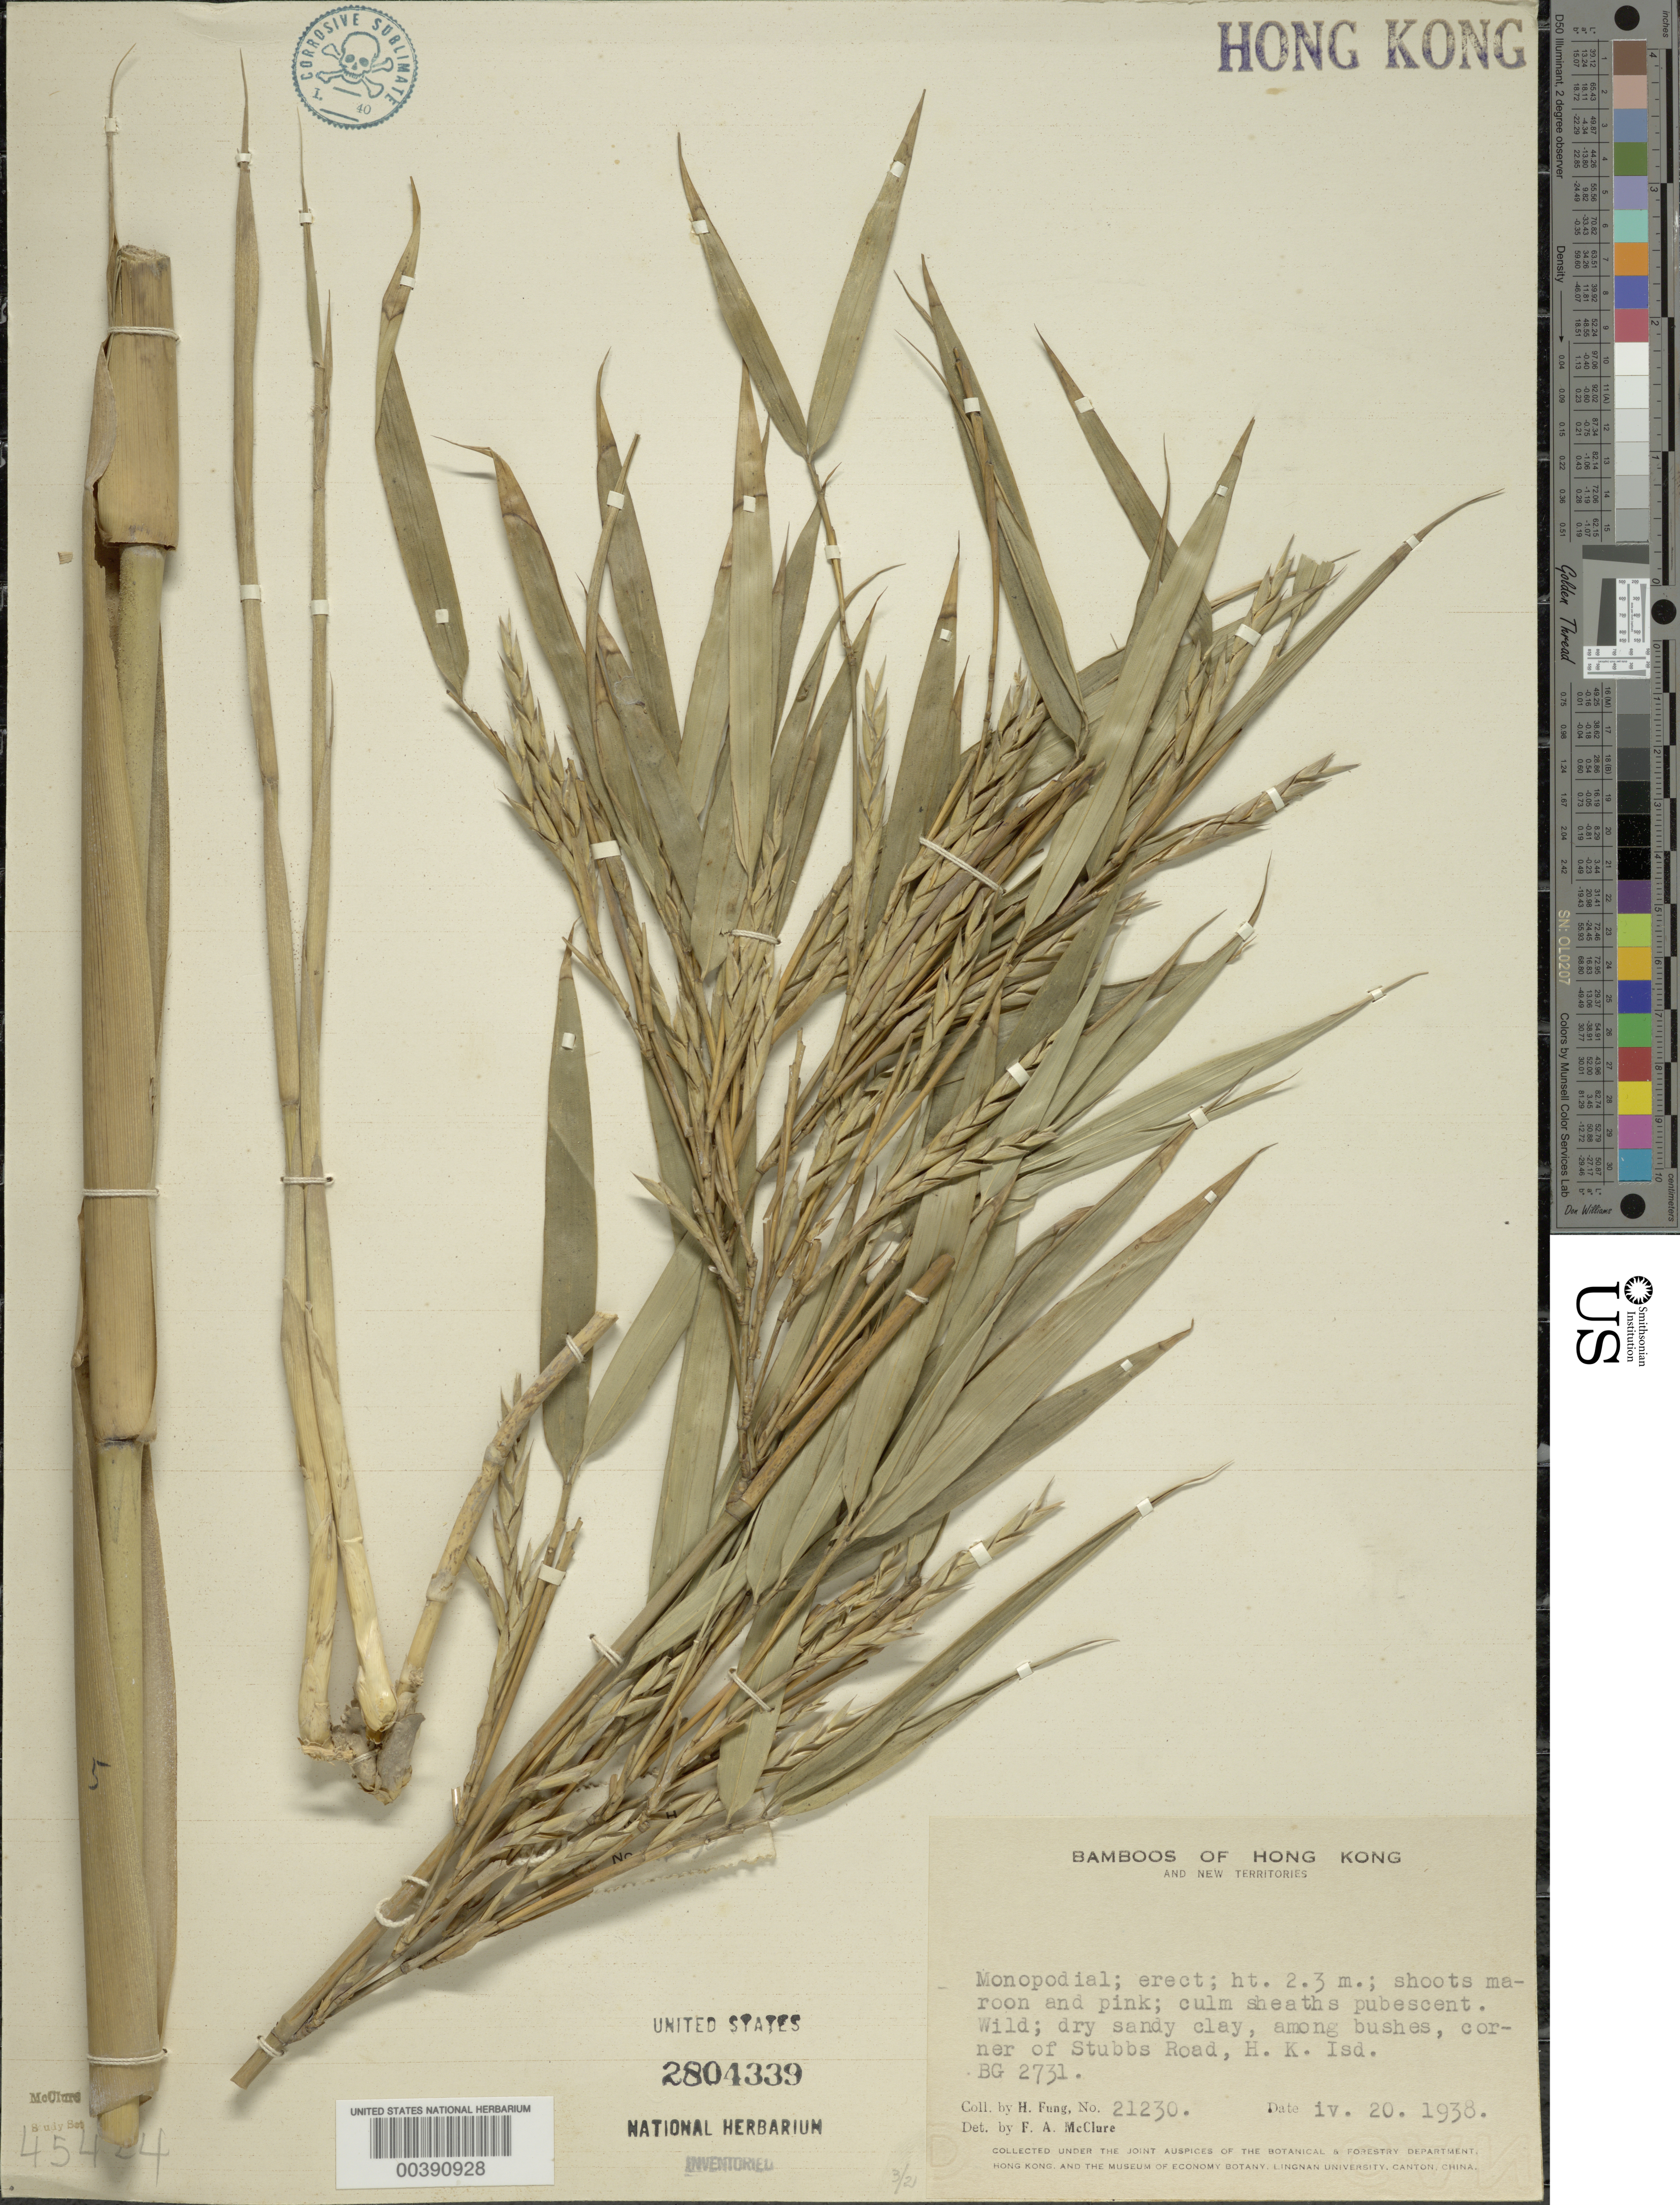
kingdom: Plantae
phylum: Tracheophyta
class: Liliopsida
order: Poales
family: Poaceae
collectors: H. L. Fung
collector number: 21230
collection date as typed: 20 Apr 1938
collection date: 1938-04-20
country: China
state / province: Hong Kong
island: Hong Kong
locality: Stubbs rd.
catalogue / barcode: US 2804339